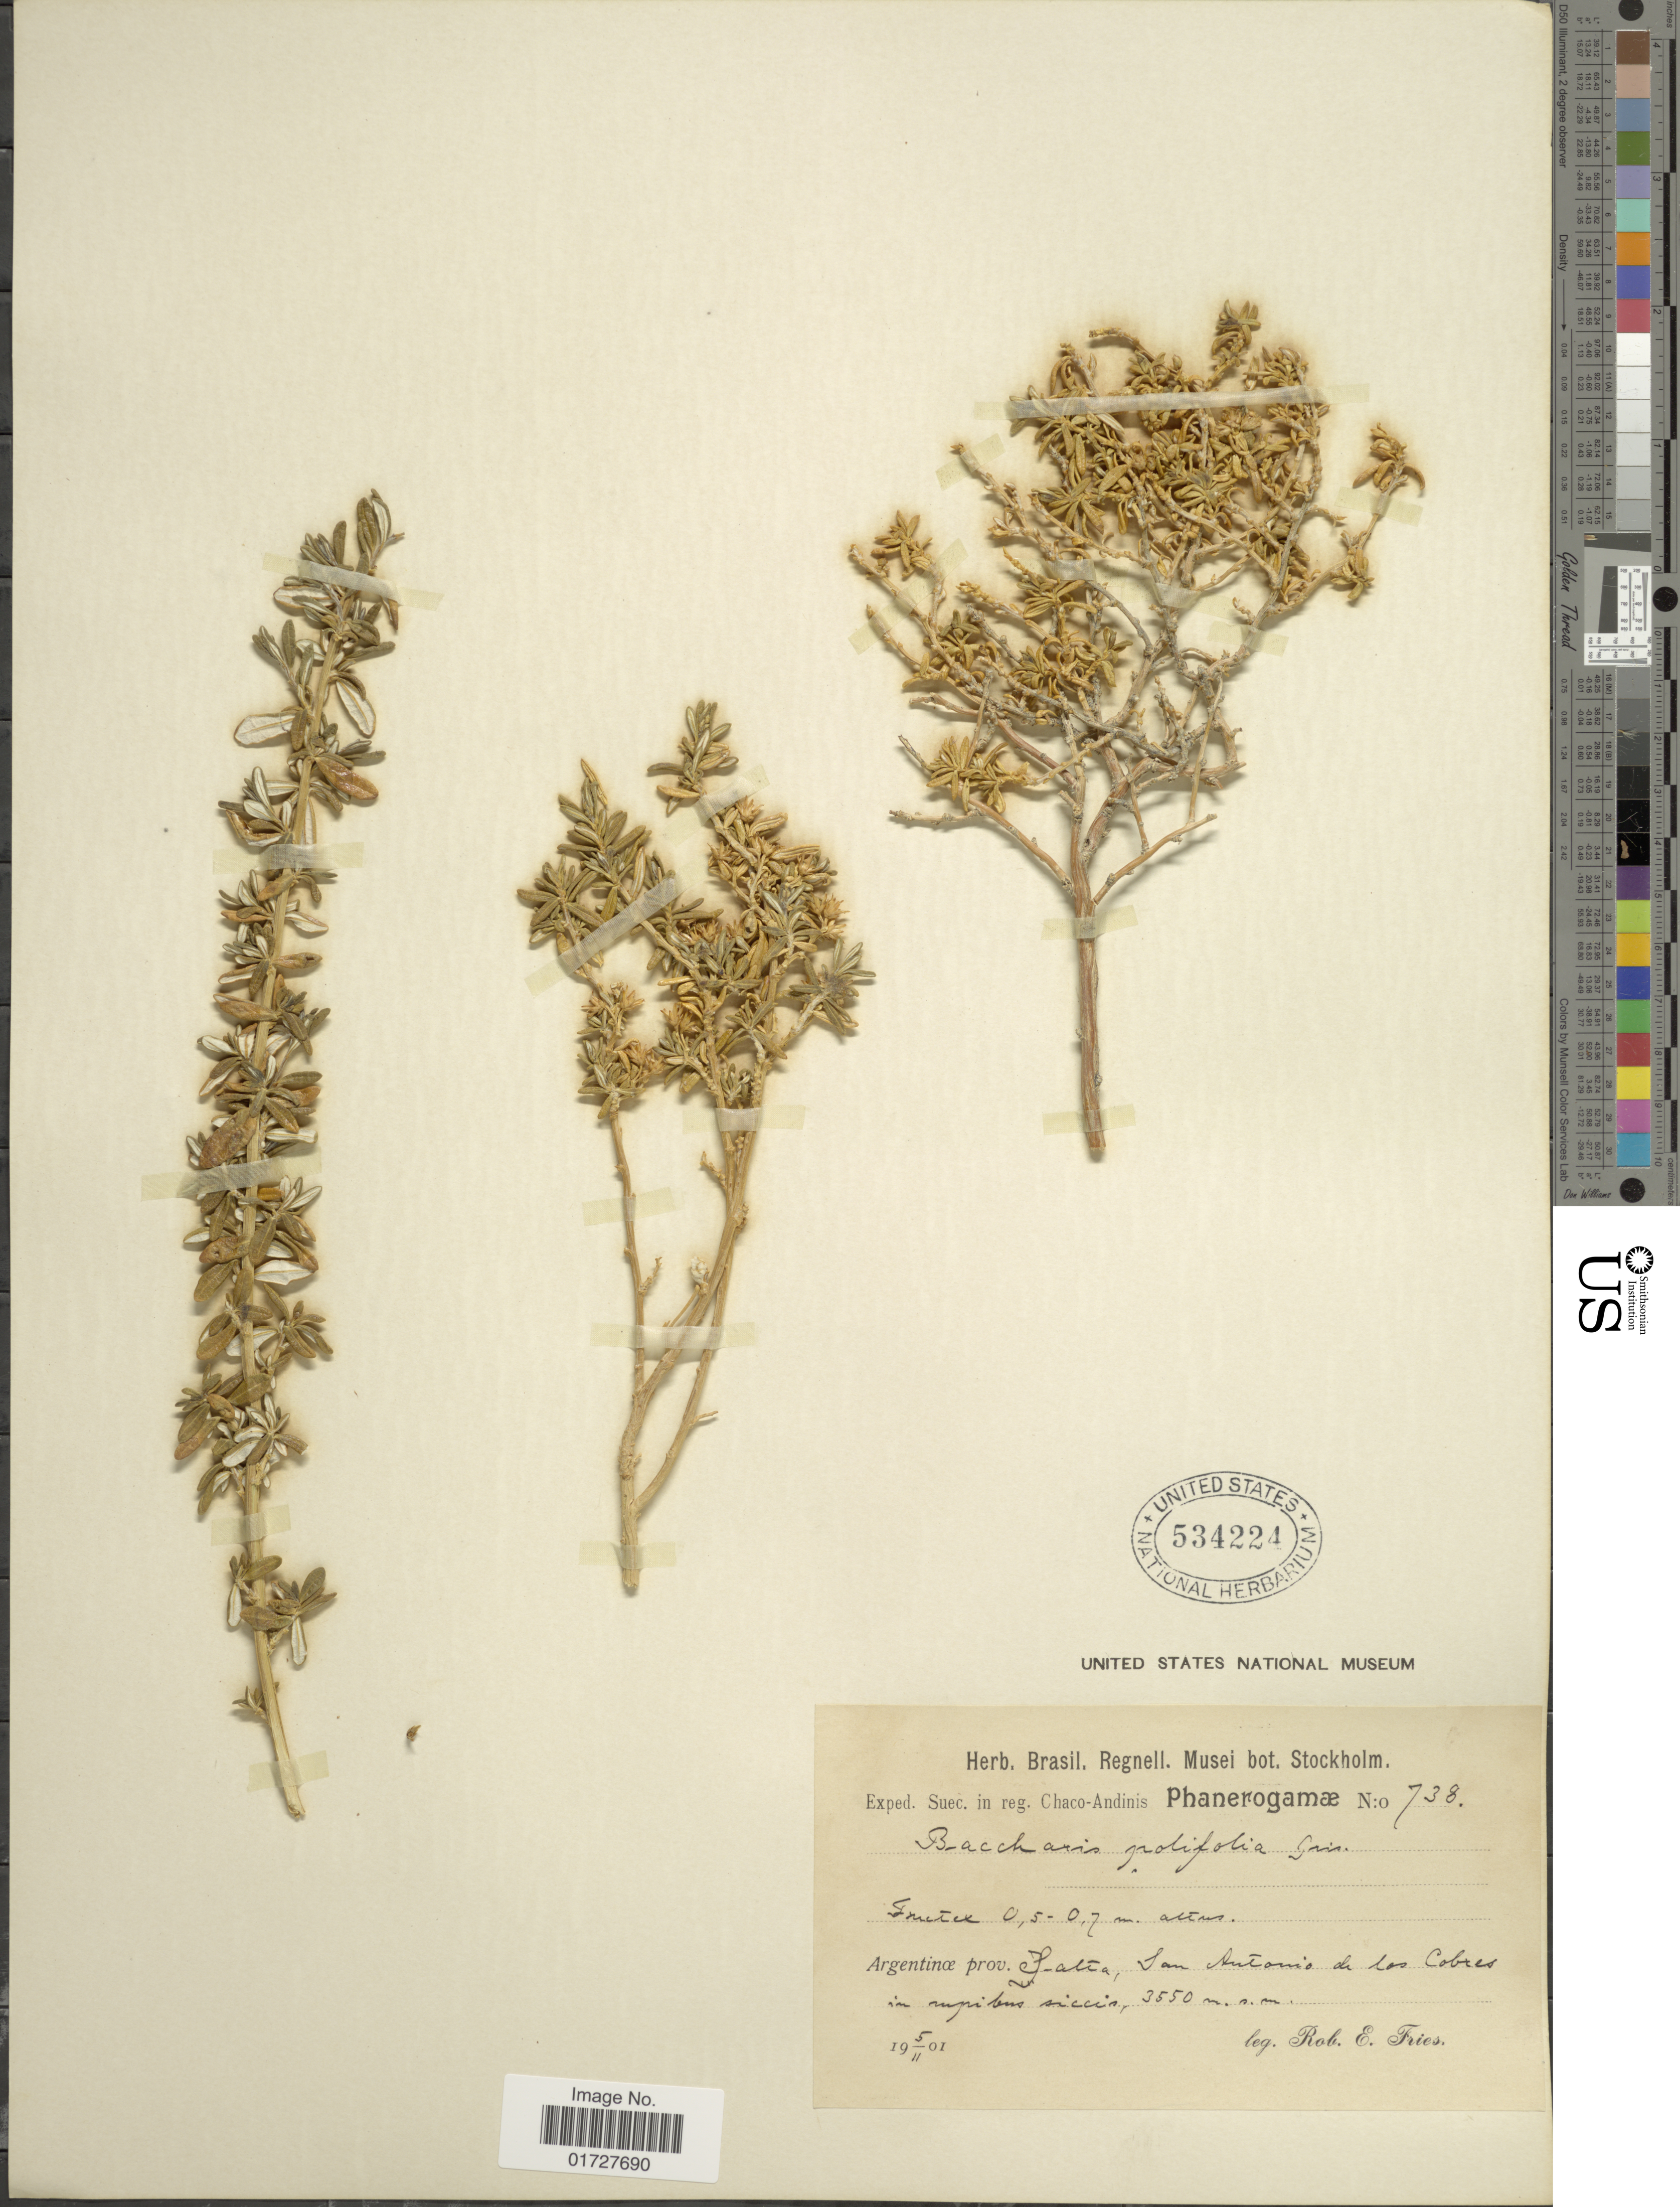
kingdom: Plantae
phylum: Tracheophyta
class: Magnoliopsida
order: Asterales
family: Asteraceae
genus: Baccharis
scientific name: Baccharis polifolia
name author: Griseb.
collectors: R. E. Fries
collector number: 738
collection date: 1901-11-05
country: Argentina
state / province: Salta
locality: San Antonio de los Cobres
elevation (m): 3550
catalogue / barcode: US 534224